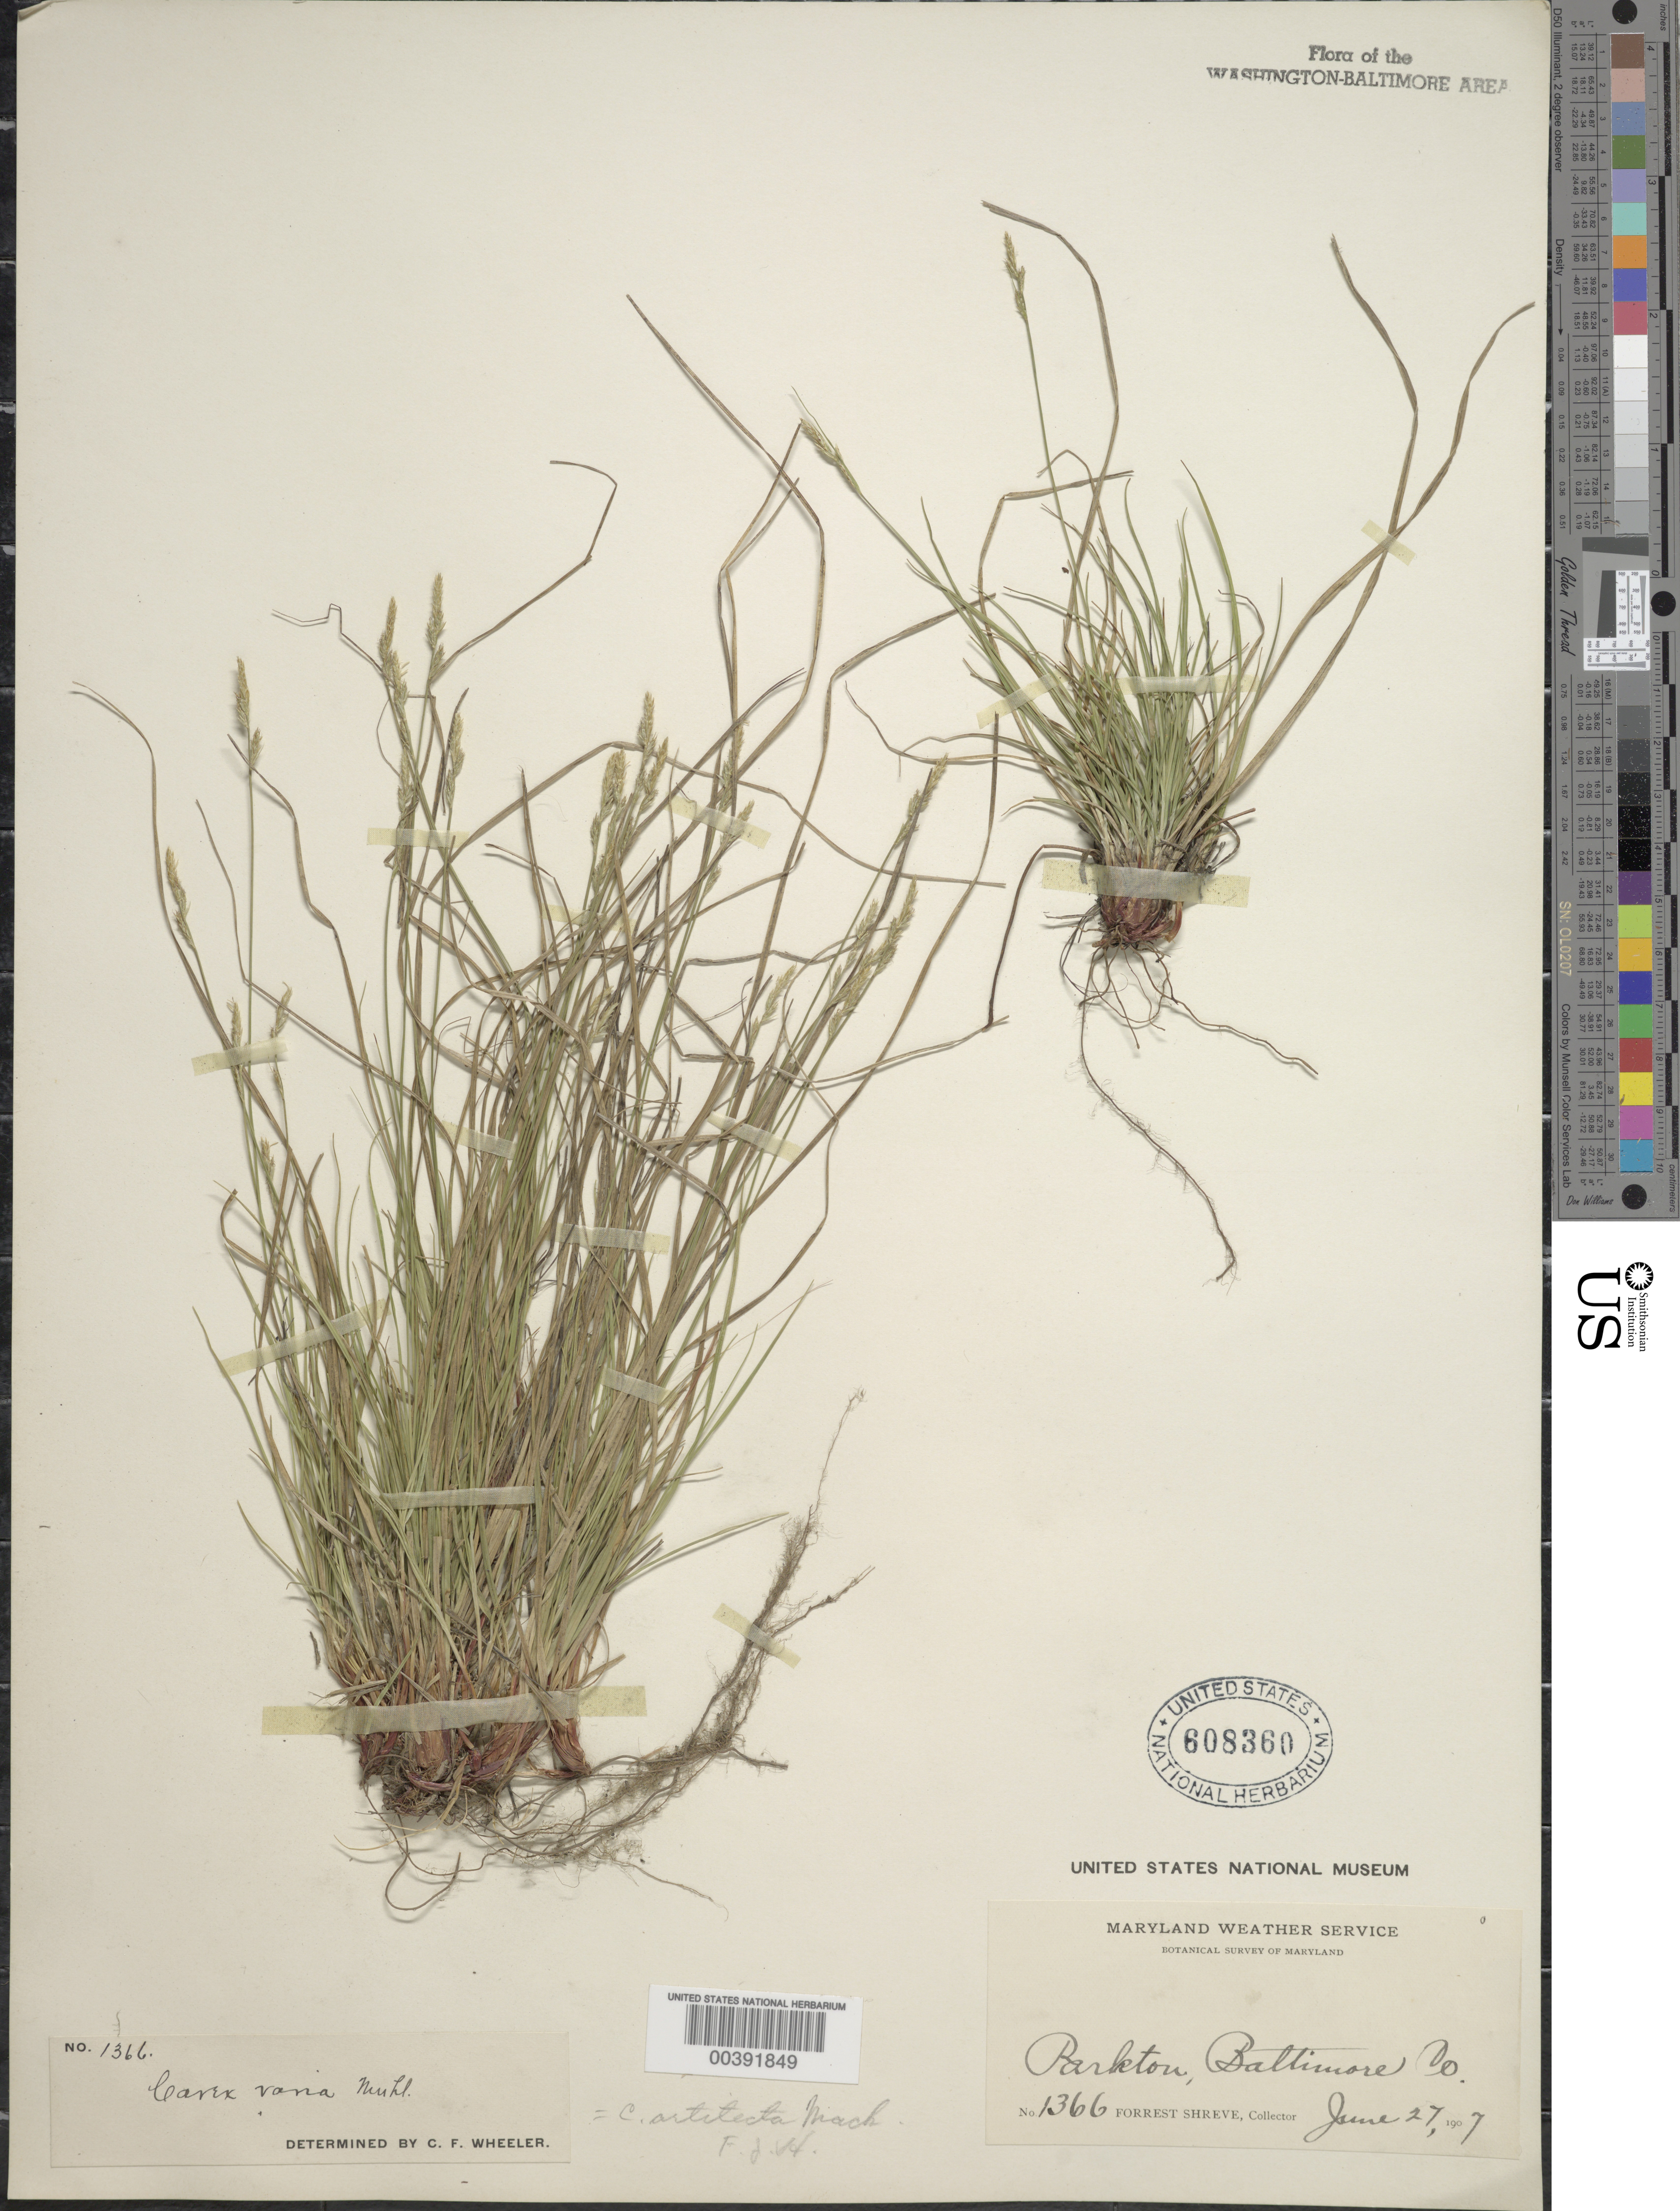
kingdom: Plantae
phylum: Tracheophyta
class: Liliopsida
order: Poales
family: Cyperaceae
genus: Carex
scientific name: Carex albicans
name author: Willd. ex Spreng.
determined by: Shetler, Stanwyn G., (US), NMNH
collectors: F. Shreve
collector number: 1366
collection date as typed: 27 Jun 1907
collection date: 1907-06-27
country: United States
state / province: Maryland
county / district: Baltimore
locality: Parkton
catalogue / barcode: US 608360